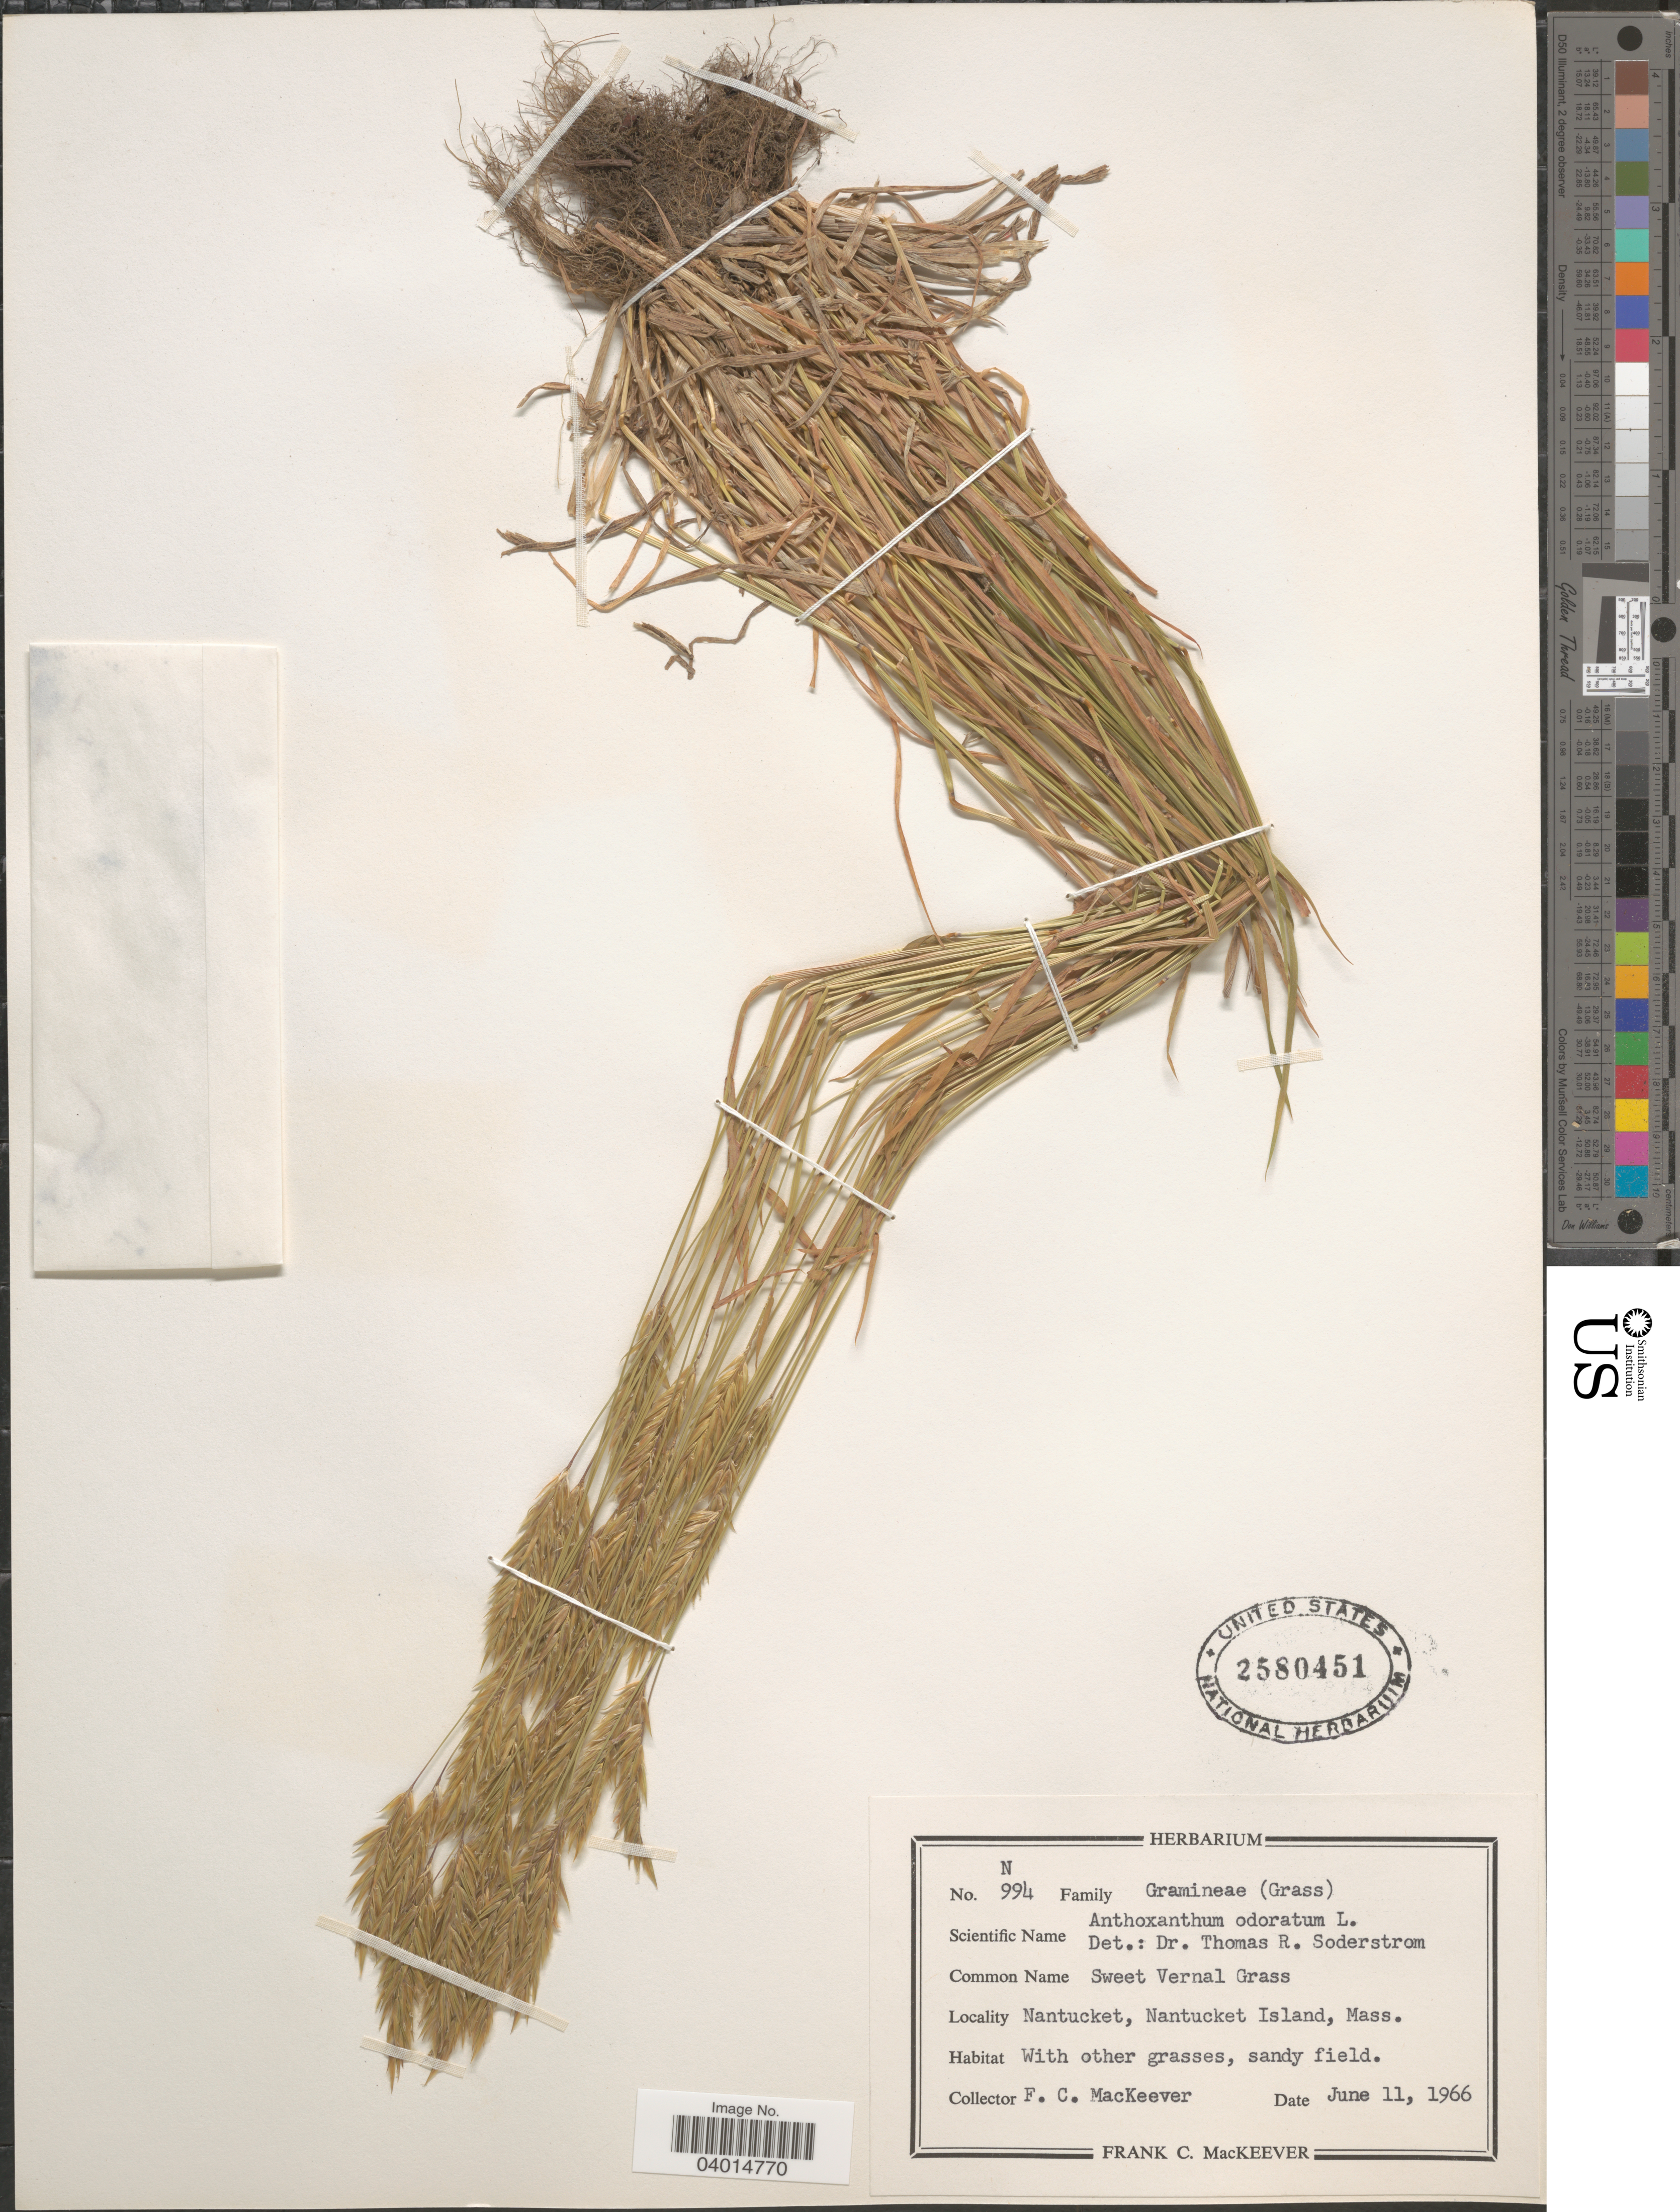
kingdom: Plantae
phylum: Tracheophyta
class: Liliopsida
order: Poales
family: Poaceae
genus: Anthoxanthum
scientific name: Anthoxanthum odoratum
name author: L.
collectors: F. C. MacKeever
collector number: N994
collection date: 1966-06-11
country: United States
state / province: Massachusetts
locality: Nantucket, Nantucket Island.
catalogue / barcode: US 2580451